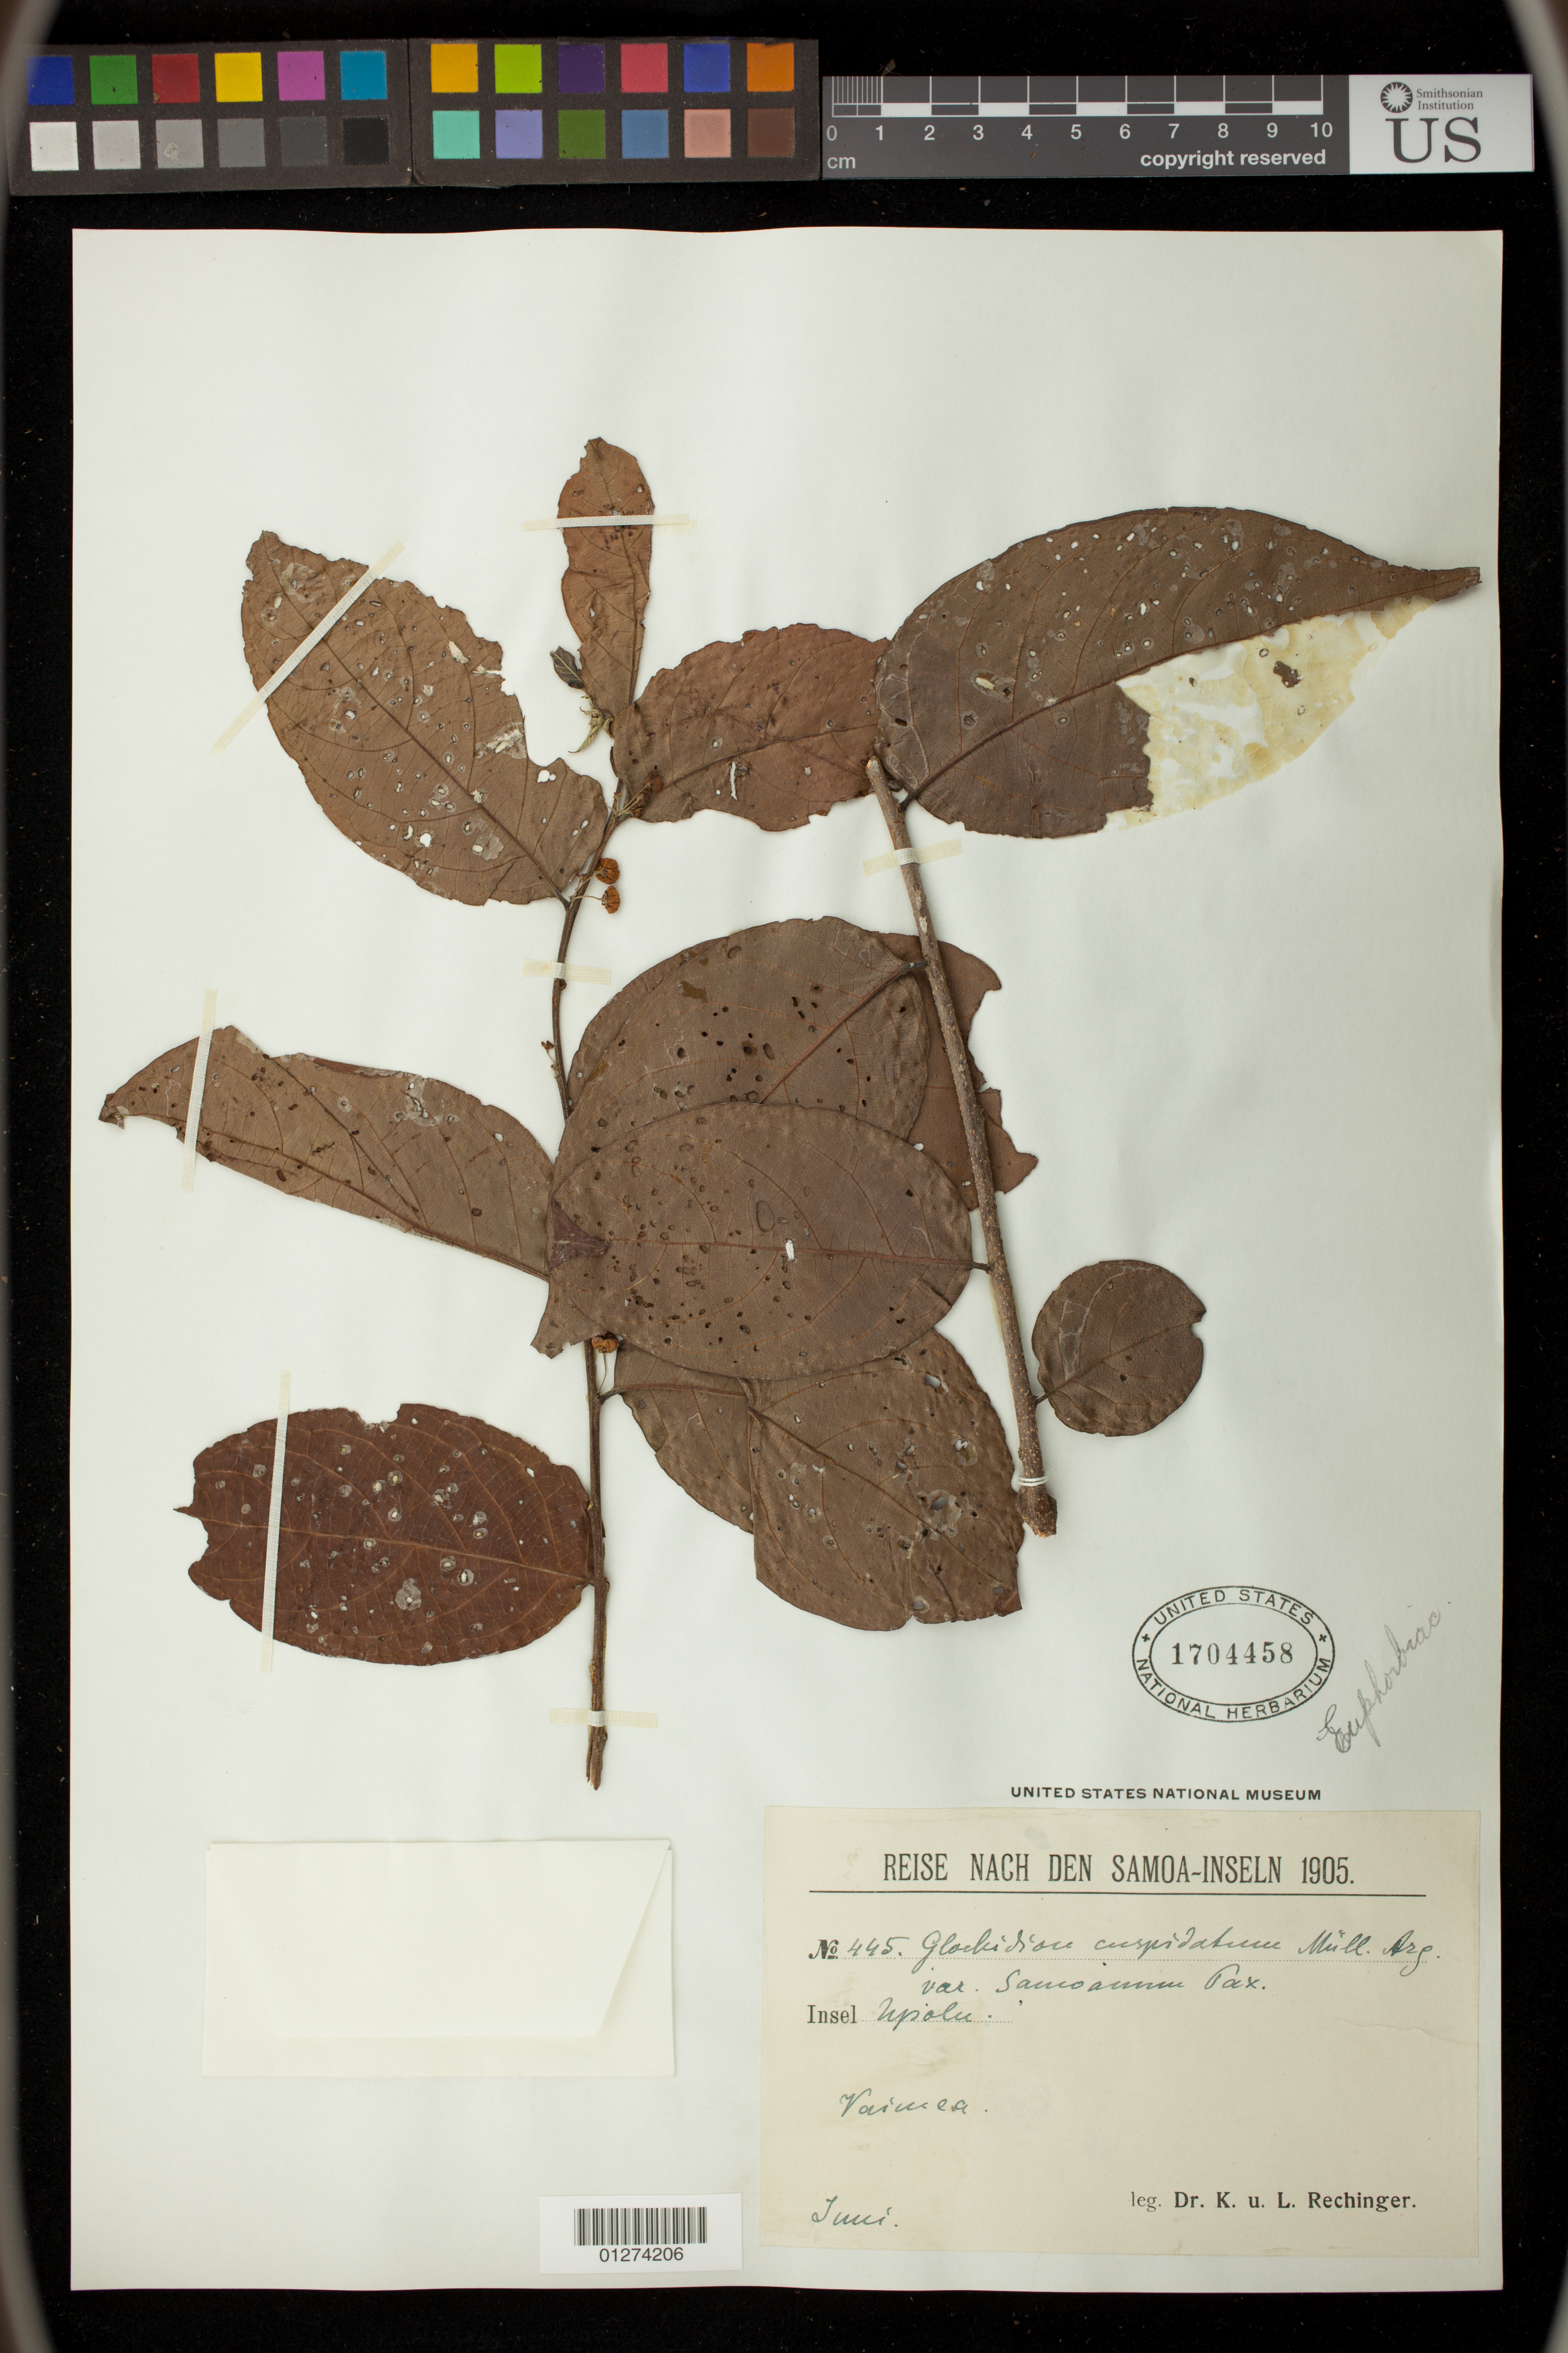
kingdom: Plantae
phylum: Tracheophyta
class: Magnoliopsida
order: Malpighiales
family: Phyllanthaceae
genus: Phyllanthus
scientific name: Phyllanthus samoanus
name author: (Müll. Arg.) W.L. Wagner & Lorence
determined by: Wagner, W. L., (BOT), Smithsonian Institution - National Museum of Natural History (UNITED STATES)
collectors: K. Rechinger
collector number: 445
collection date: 1905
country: Samoa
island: Upolu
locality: Vaimea. Tuamasaga.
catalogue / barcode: US 1704458